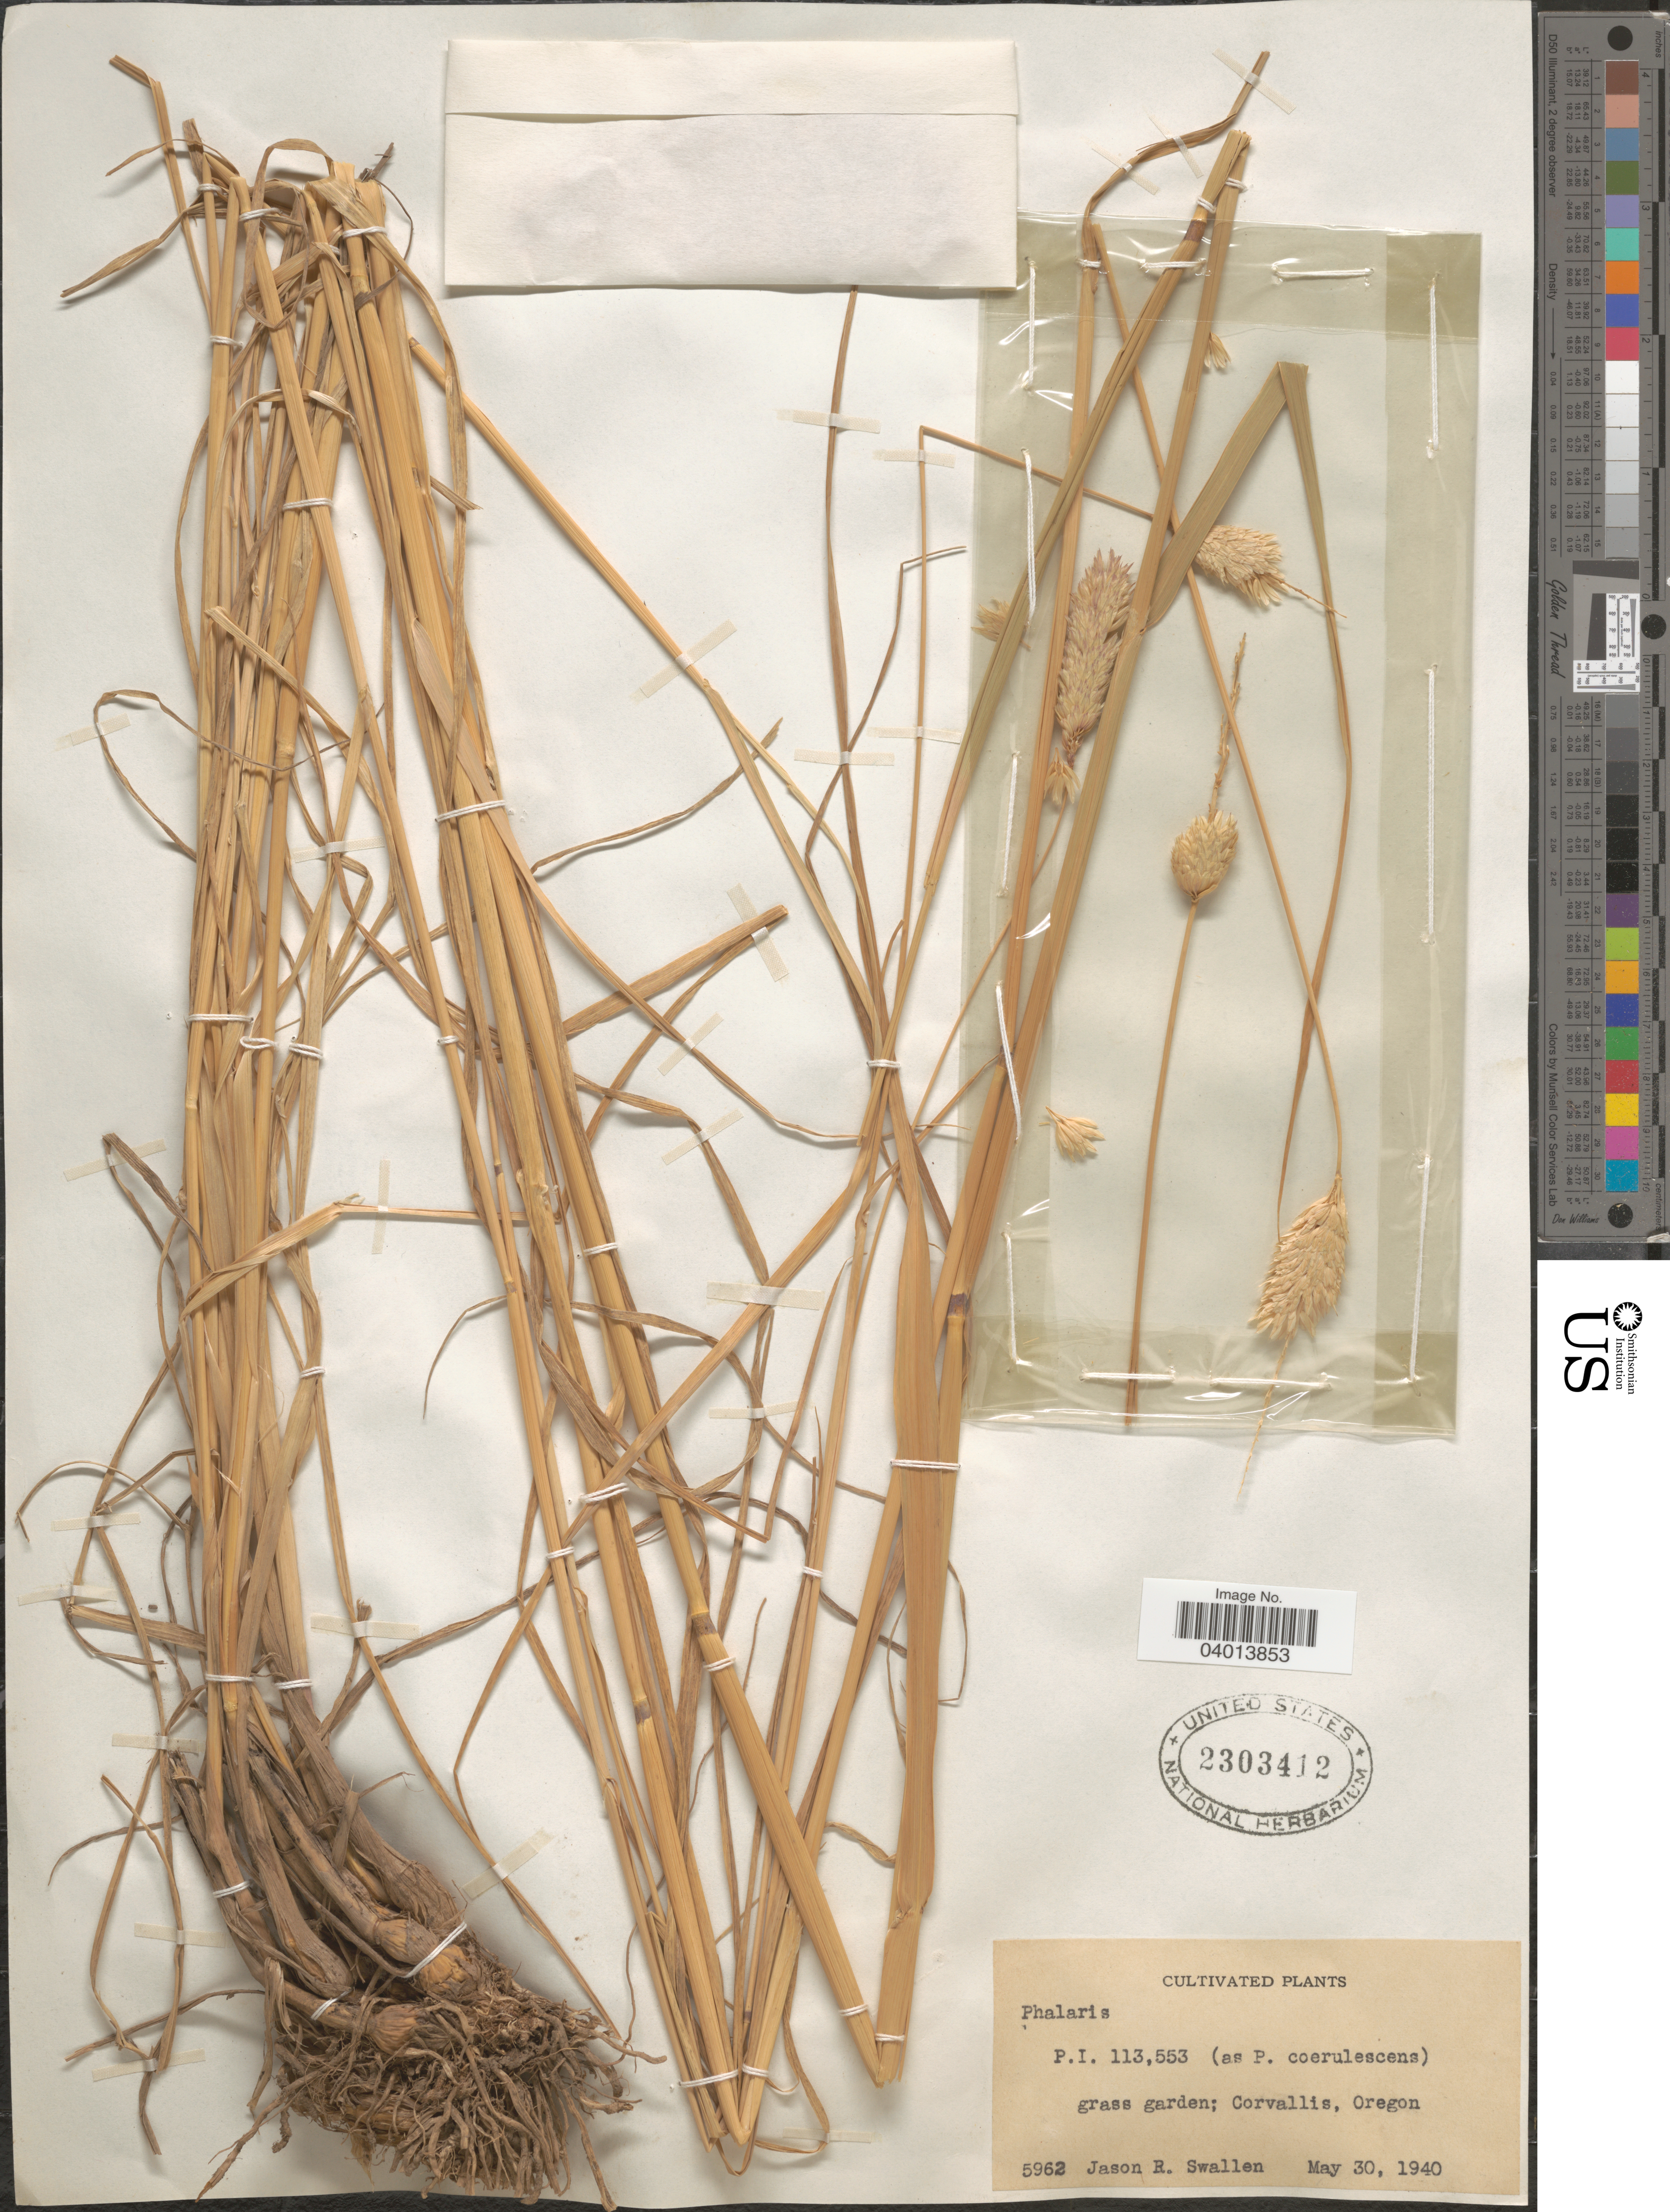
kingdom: Plantae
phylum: Tracheophyta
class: Liliopsida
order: Poales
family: Poaceae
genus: Phalaris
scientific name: Phalaris sp.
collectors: J. R. Swallen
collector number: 5962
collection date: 1940-05-30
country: United States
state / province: Oregon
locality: Grass garden; Corvallis.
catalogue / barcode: US 2303412